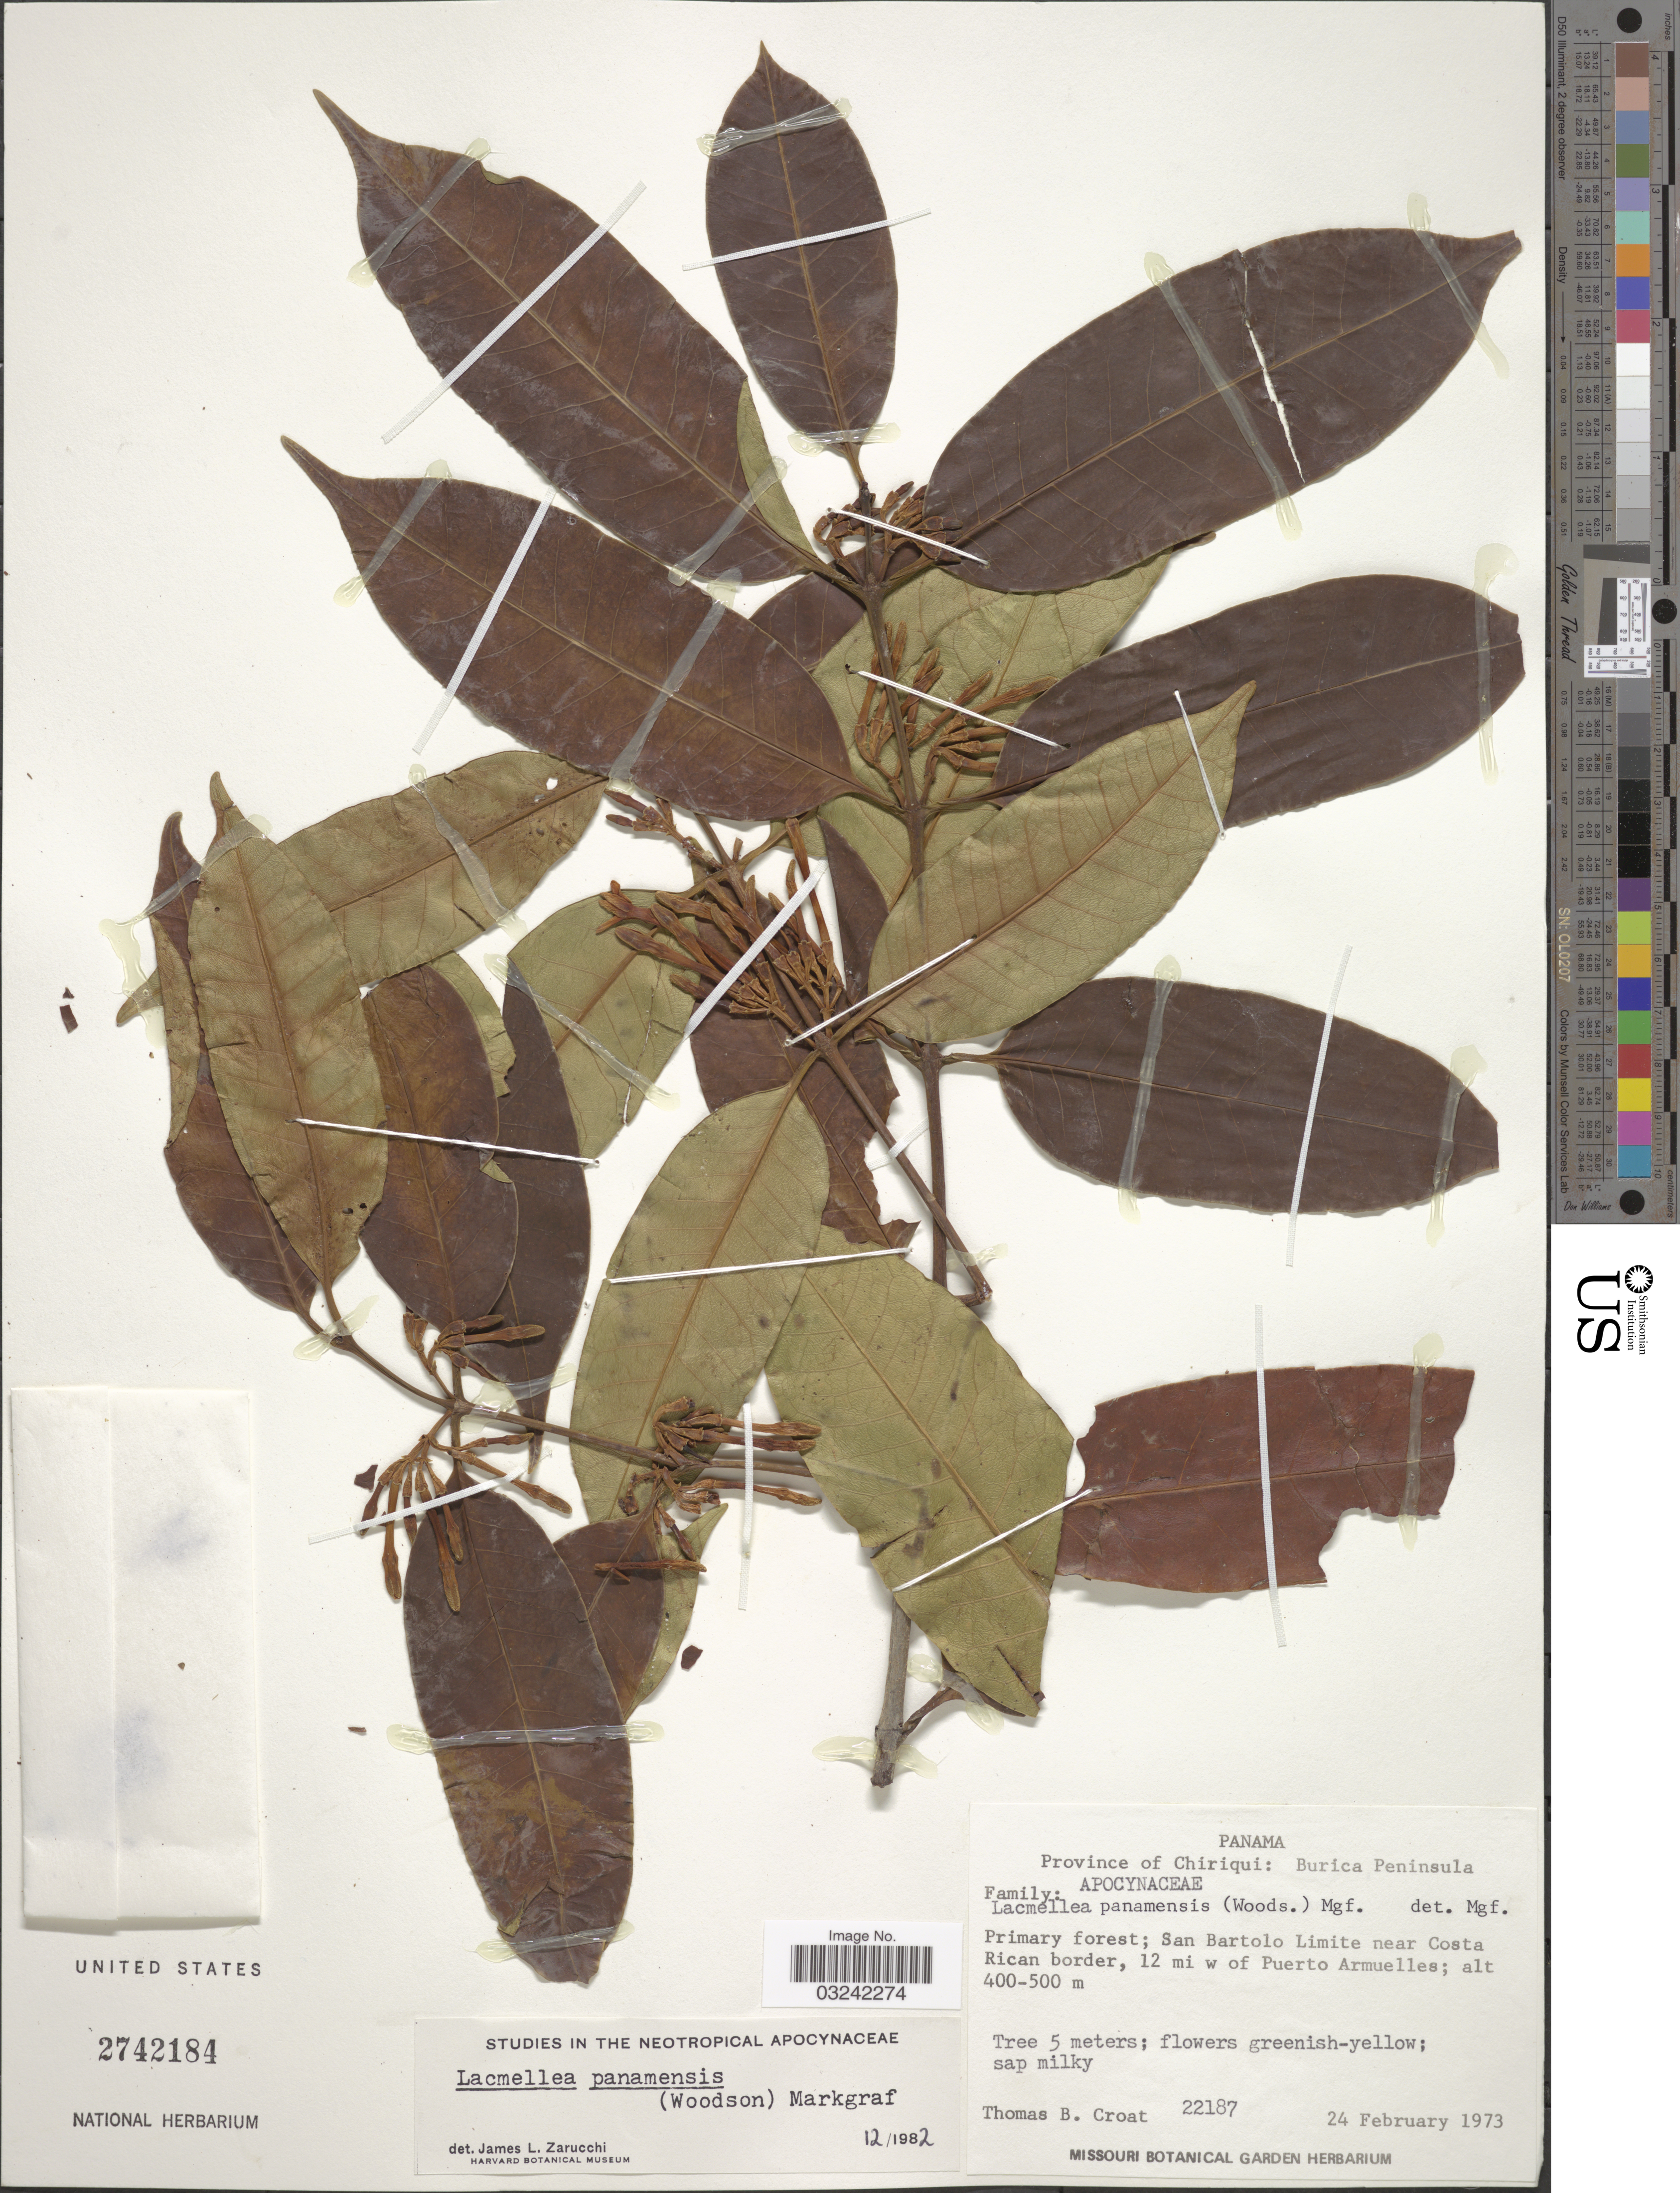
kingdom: Plantae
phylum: Tracheophyta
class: Magnoliopsida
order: Gentianales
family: Apocynaceae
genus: Lacmellea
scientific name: Lacmellea panamensis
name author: (Woodson) Markgr.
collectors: T. B. Croat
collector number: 22187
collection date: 1973-02-24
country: Panama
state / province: Chiriqui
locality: Burica Peninsula. San Bartolo Limite near Costa Rican border, 12 mi w of Puerto Armuelles.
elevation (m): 400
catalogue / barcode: US 2742184